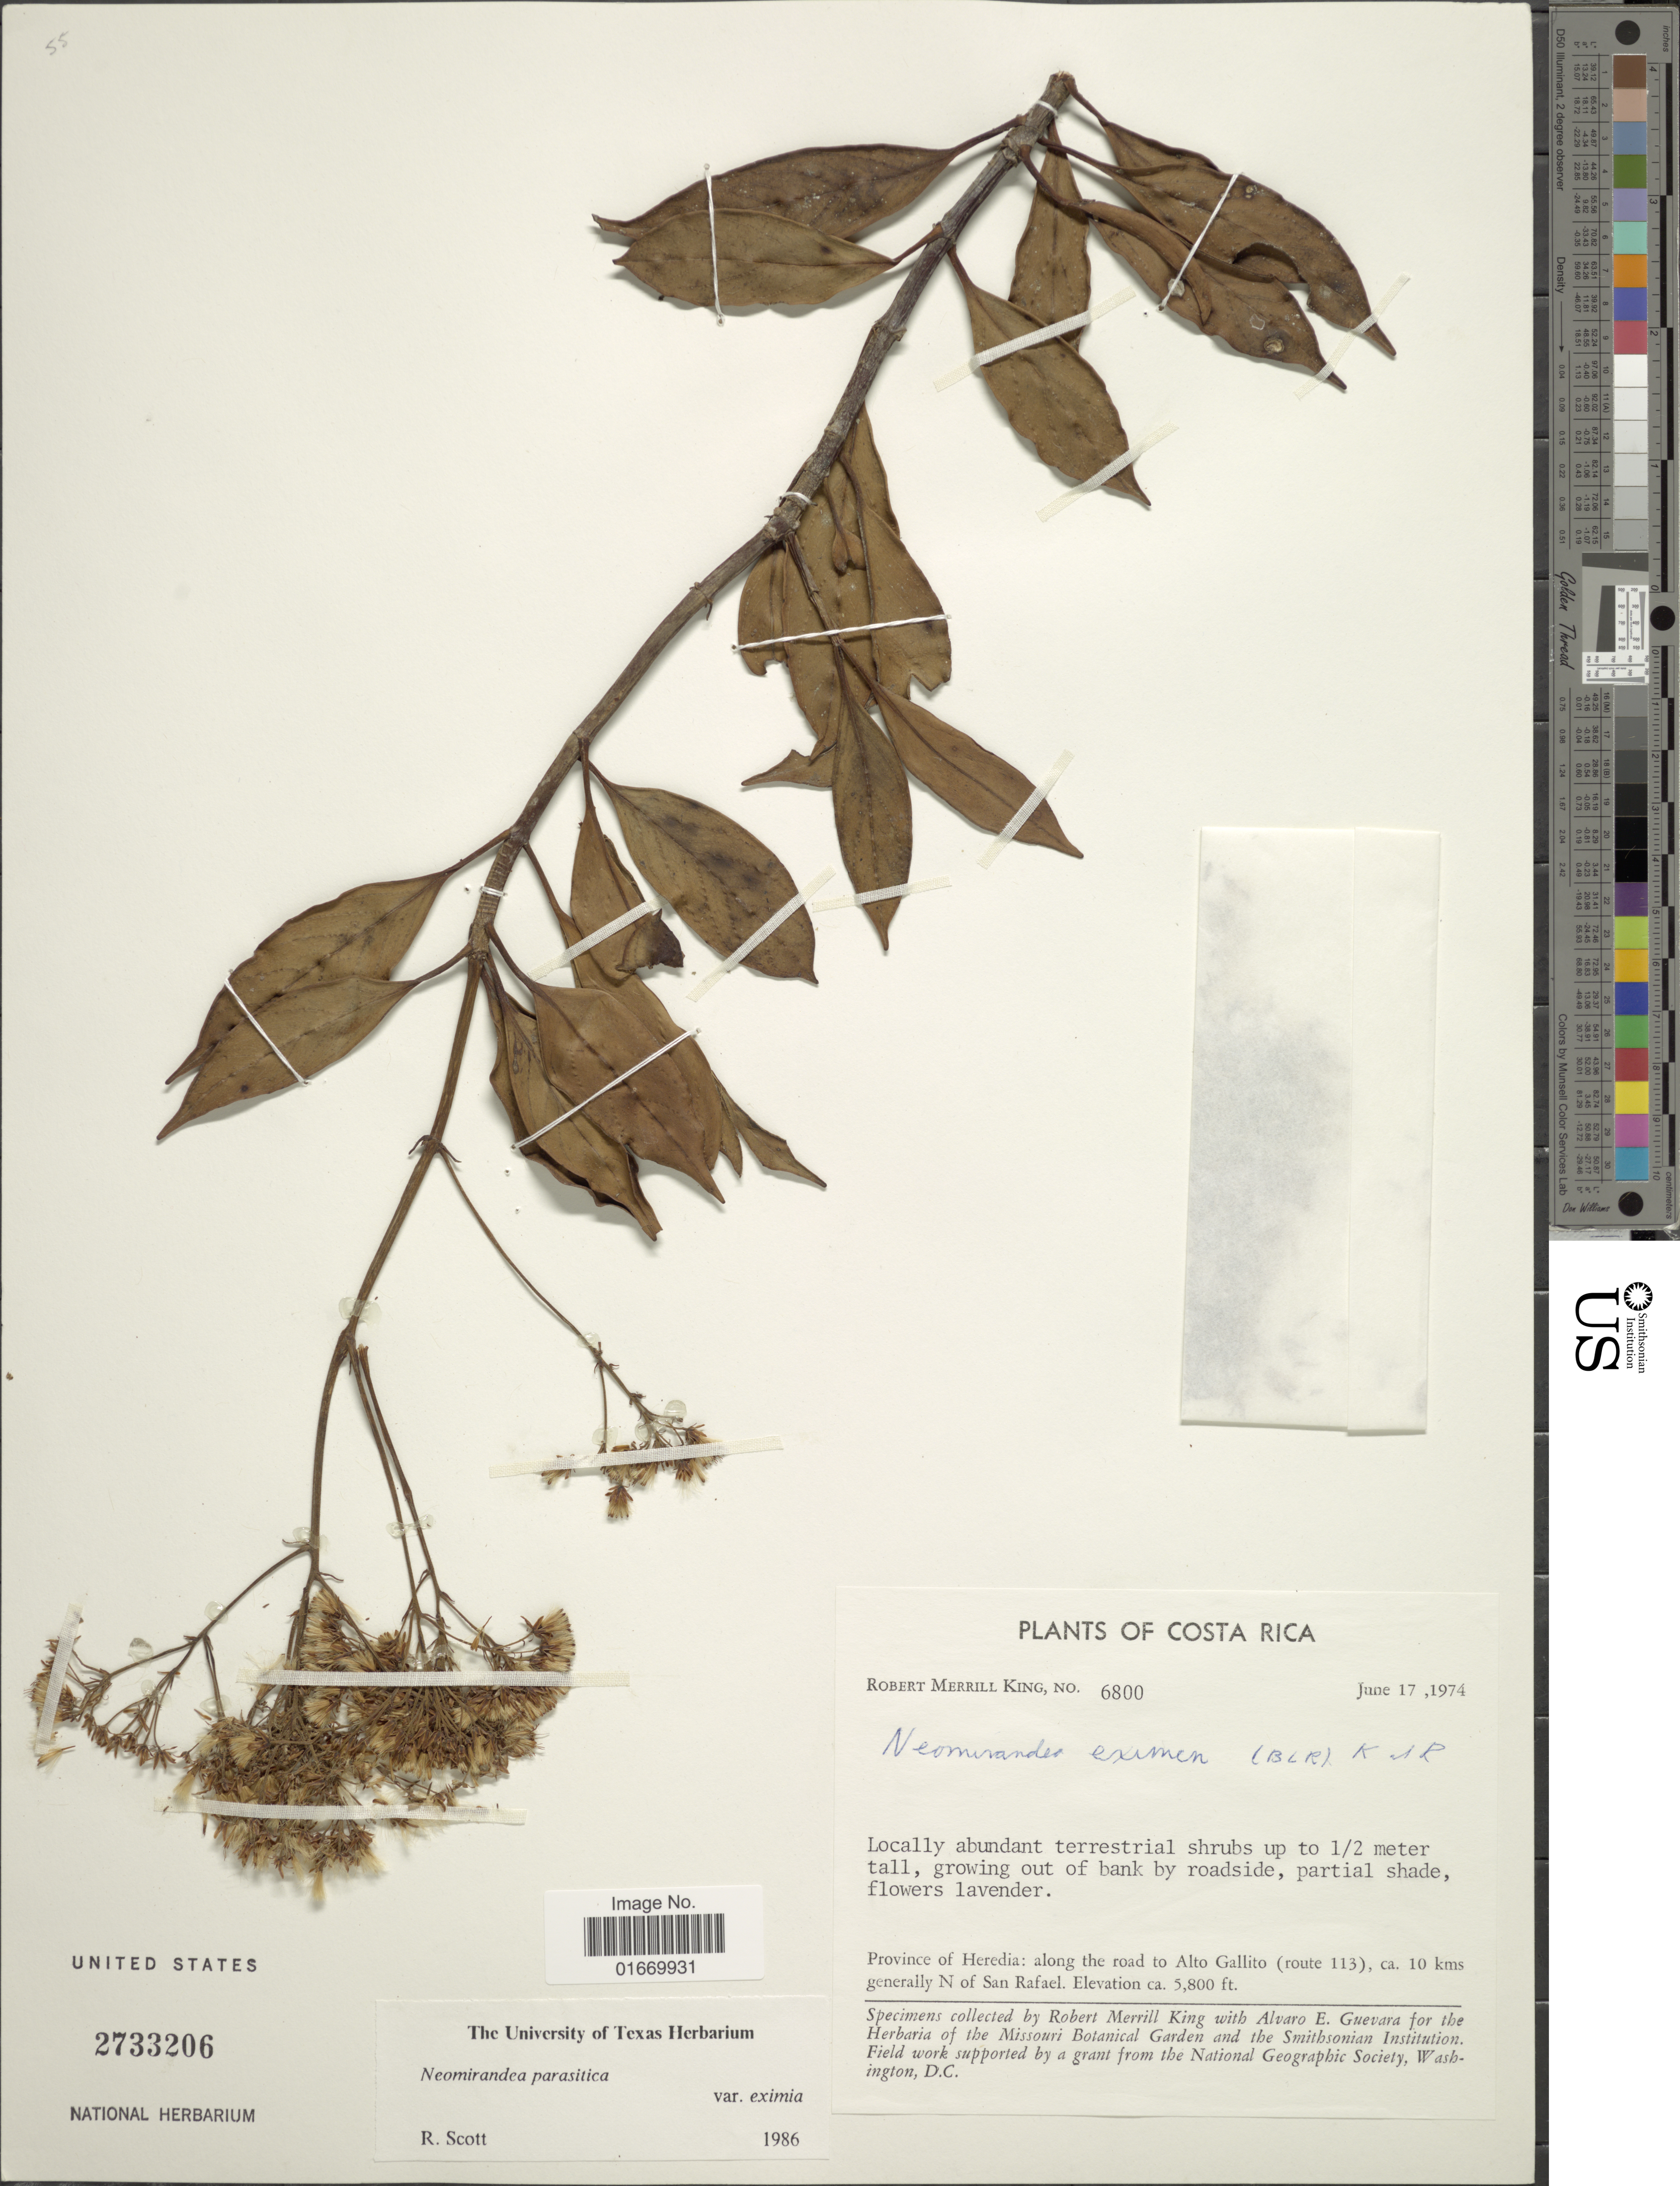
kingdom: Plantae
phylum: Tracheophyta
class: Magnoliopsida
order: Asterales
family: Asteraceae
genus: Neomirandea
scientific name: Neomirandea eximia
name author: (B.L. Rob.) R.M. King & H. Rob.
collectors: R. M. King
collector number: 6800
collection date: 1974-06-17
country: Costa Rica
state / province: Heredia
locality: Along the road to Alto Gallito (route113), ca 10 kms generally N of San Rafael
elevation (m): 1768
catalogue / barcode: US 2733206